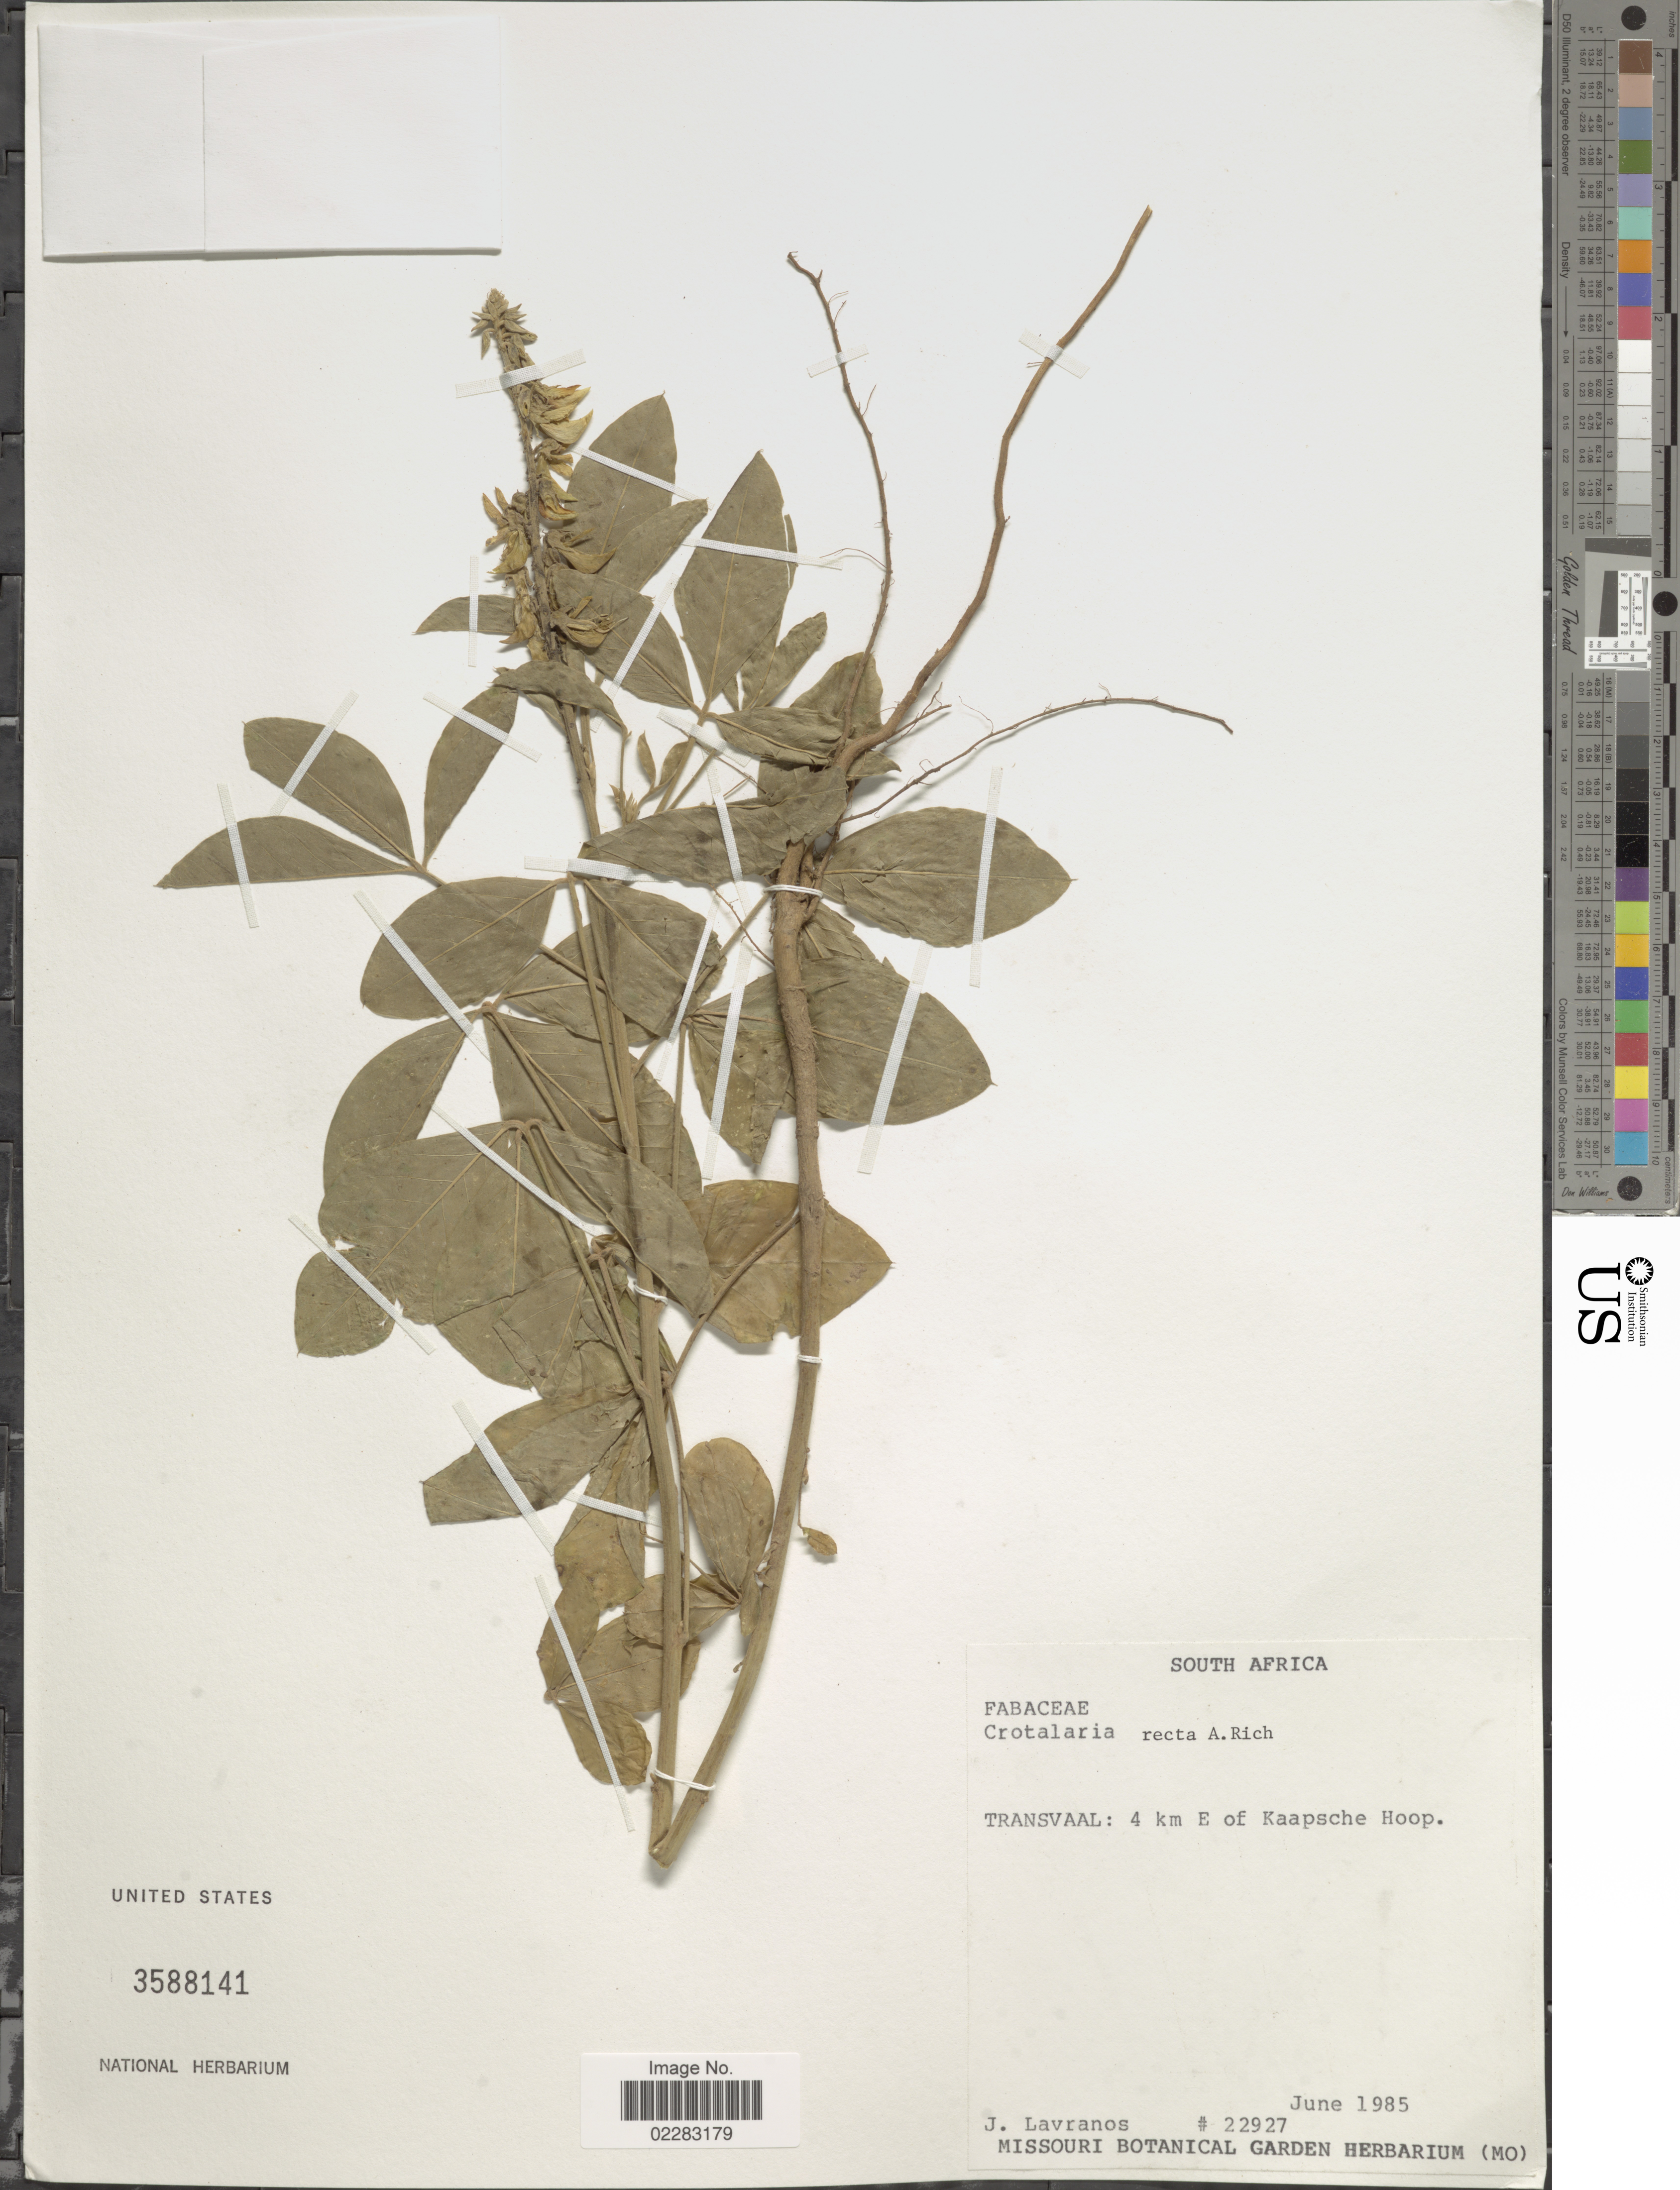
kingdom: Plantae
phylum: Tracheophyta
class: Magnoliopsida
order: Fabales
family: Fabaceae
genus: Crotalaria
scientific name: Crotalaria recta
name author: Steud. ex A. Rich.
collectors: J. Lavranos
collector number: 22927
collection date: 1985-06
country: South Africa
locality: Transvaal: 4 km E of Kaapsche Hoop.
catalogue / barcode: US 3588141